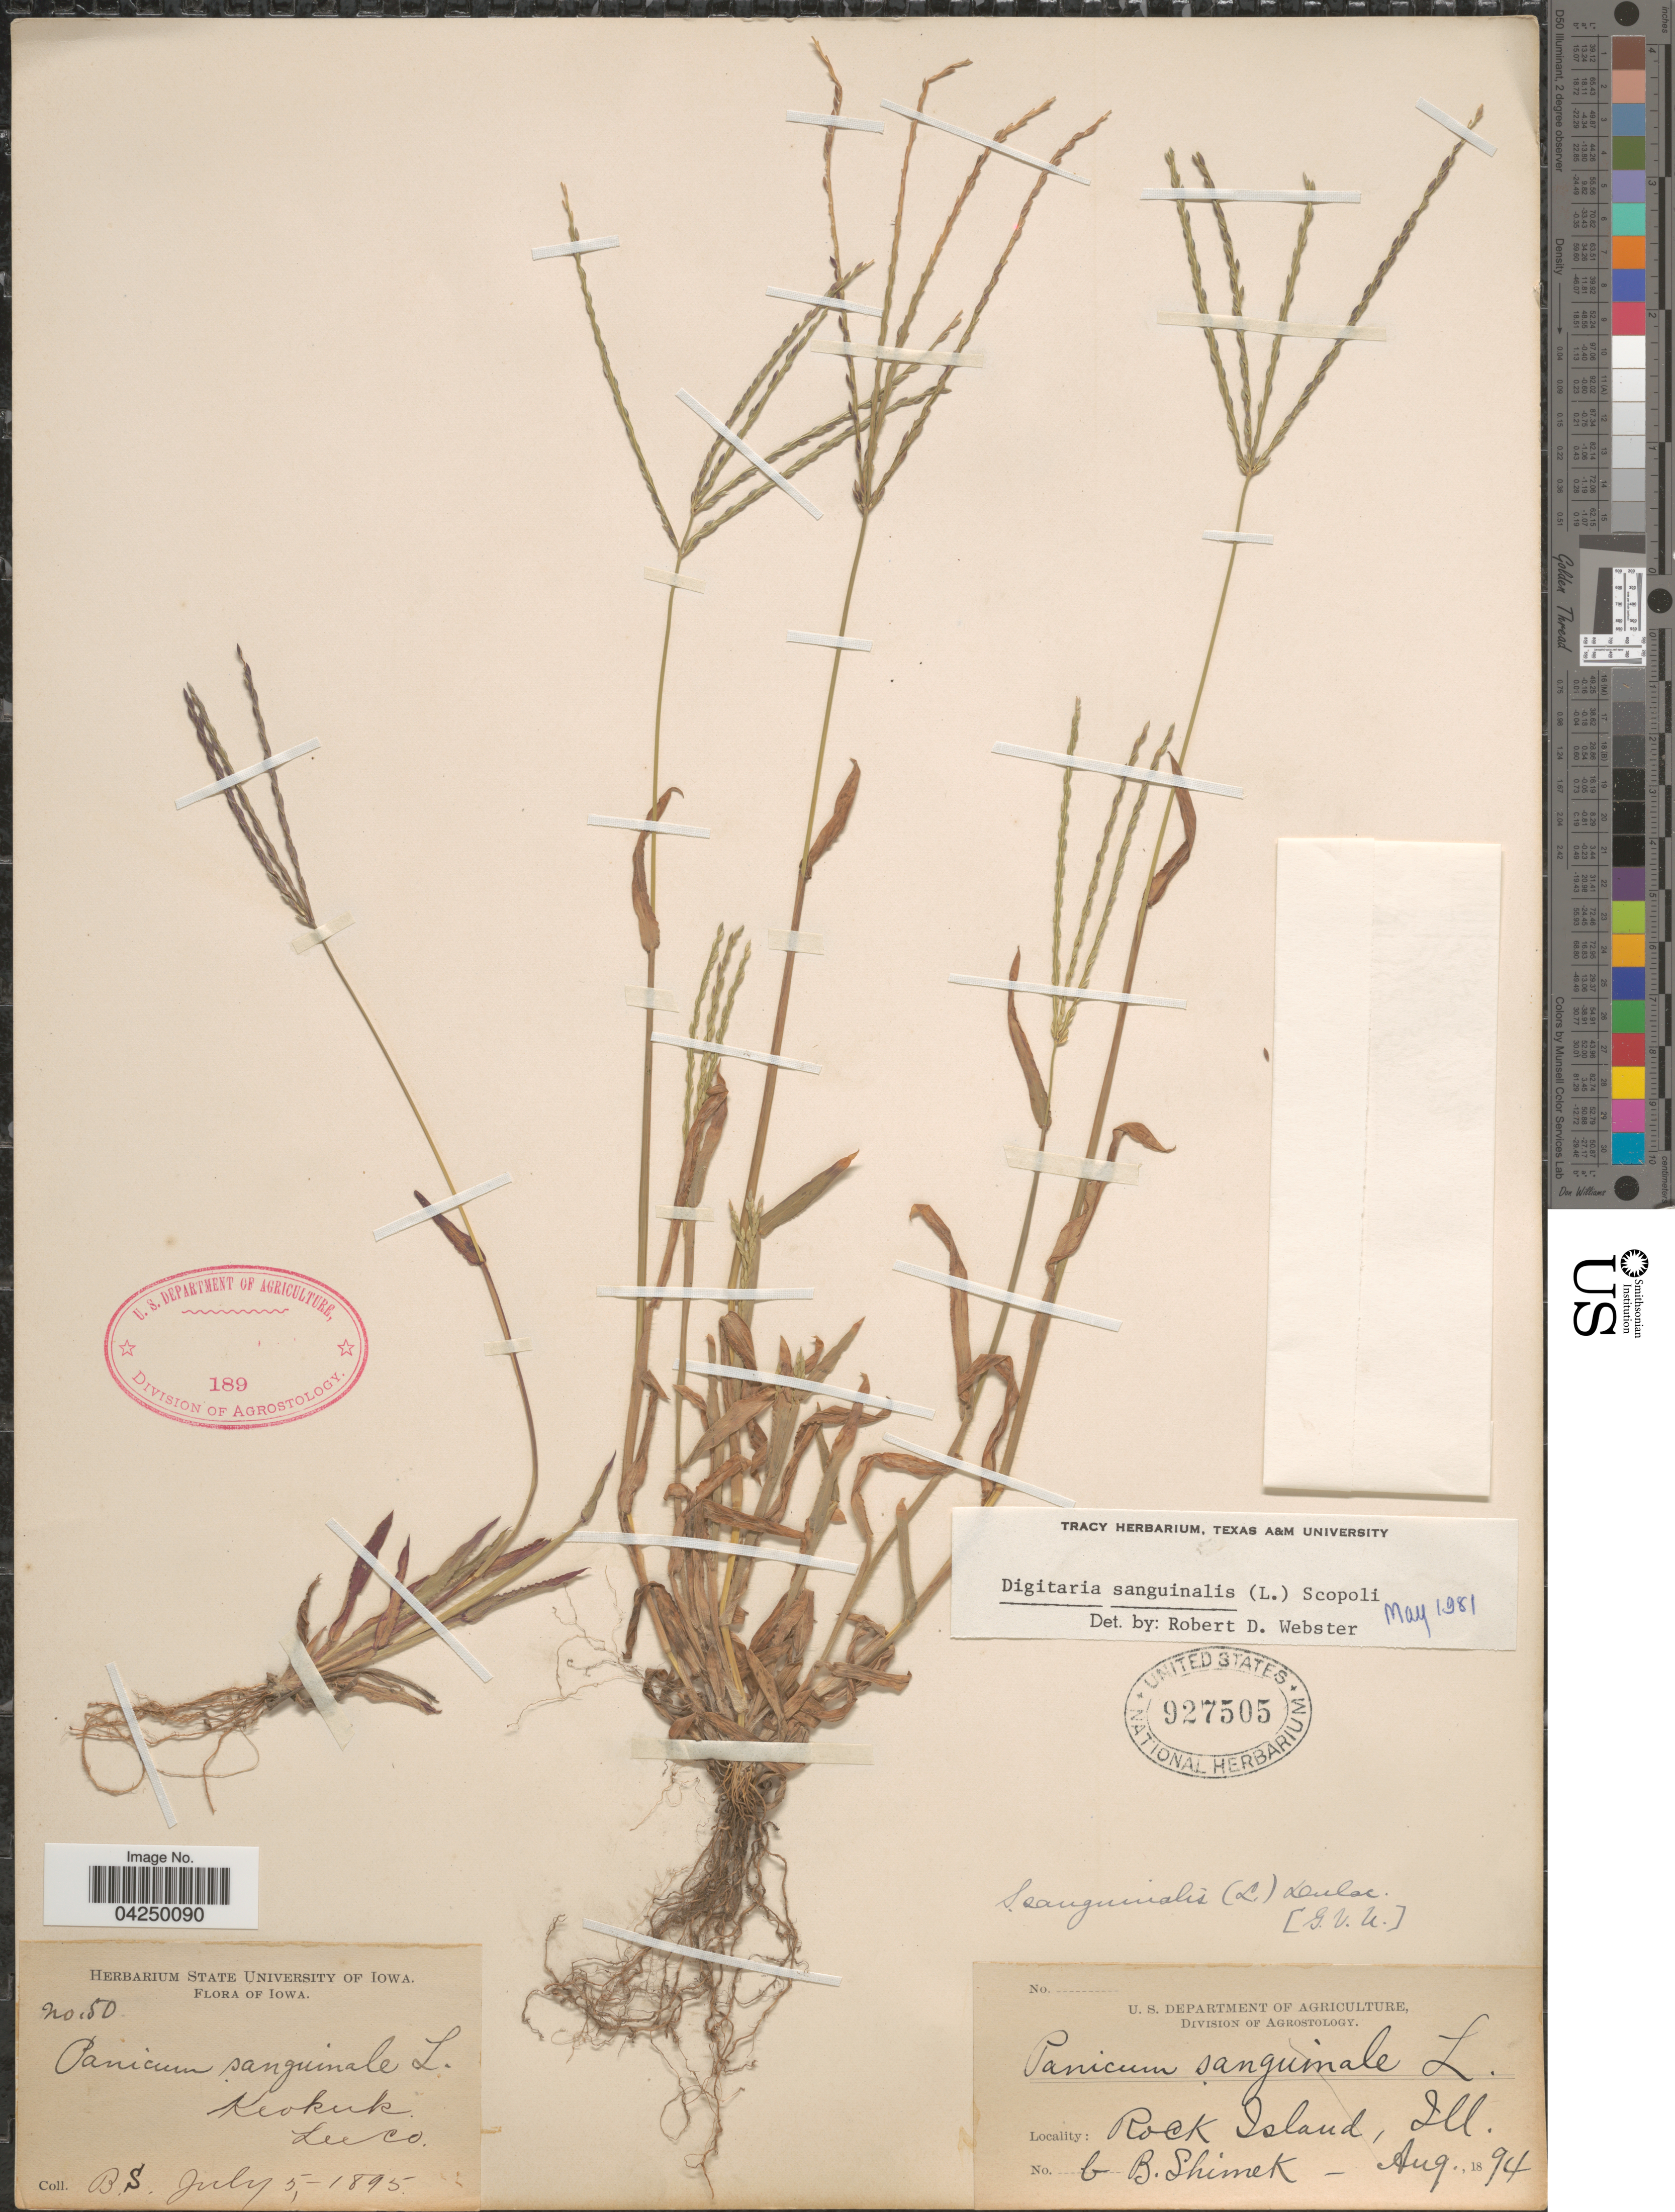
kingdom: Plantae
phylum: Tracheophyta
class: Liliopsida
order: Poales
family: Poaceae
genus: Digitaria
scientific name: Digitaria sanguinalis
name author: (L.) Scop.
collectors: B. Shimek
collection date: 1894-08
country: United States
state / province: Illinois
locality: Rock Island.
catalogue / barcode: US 927505-2